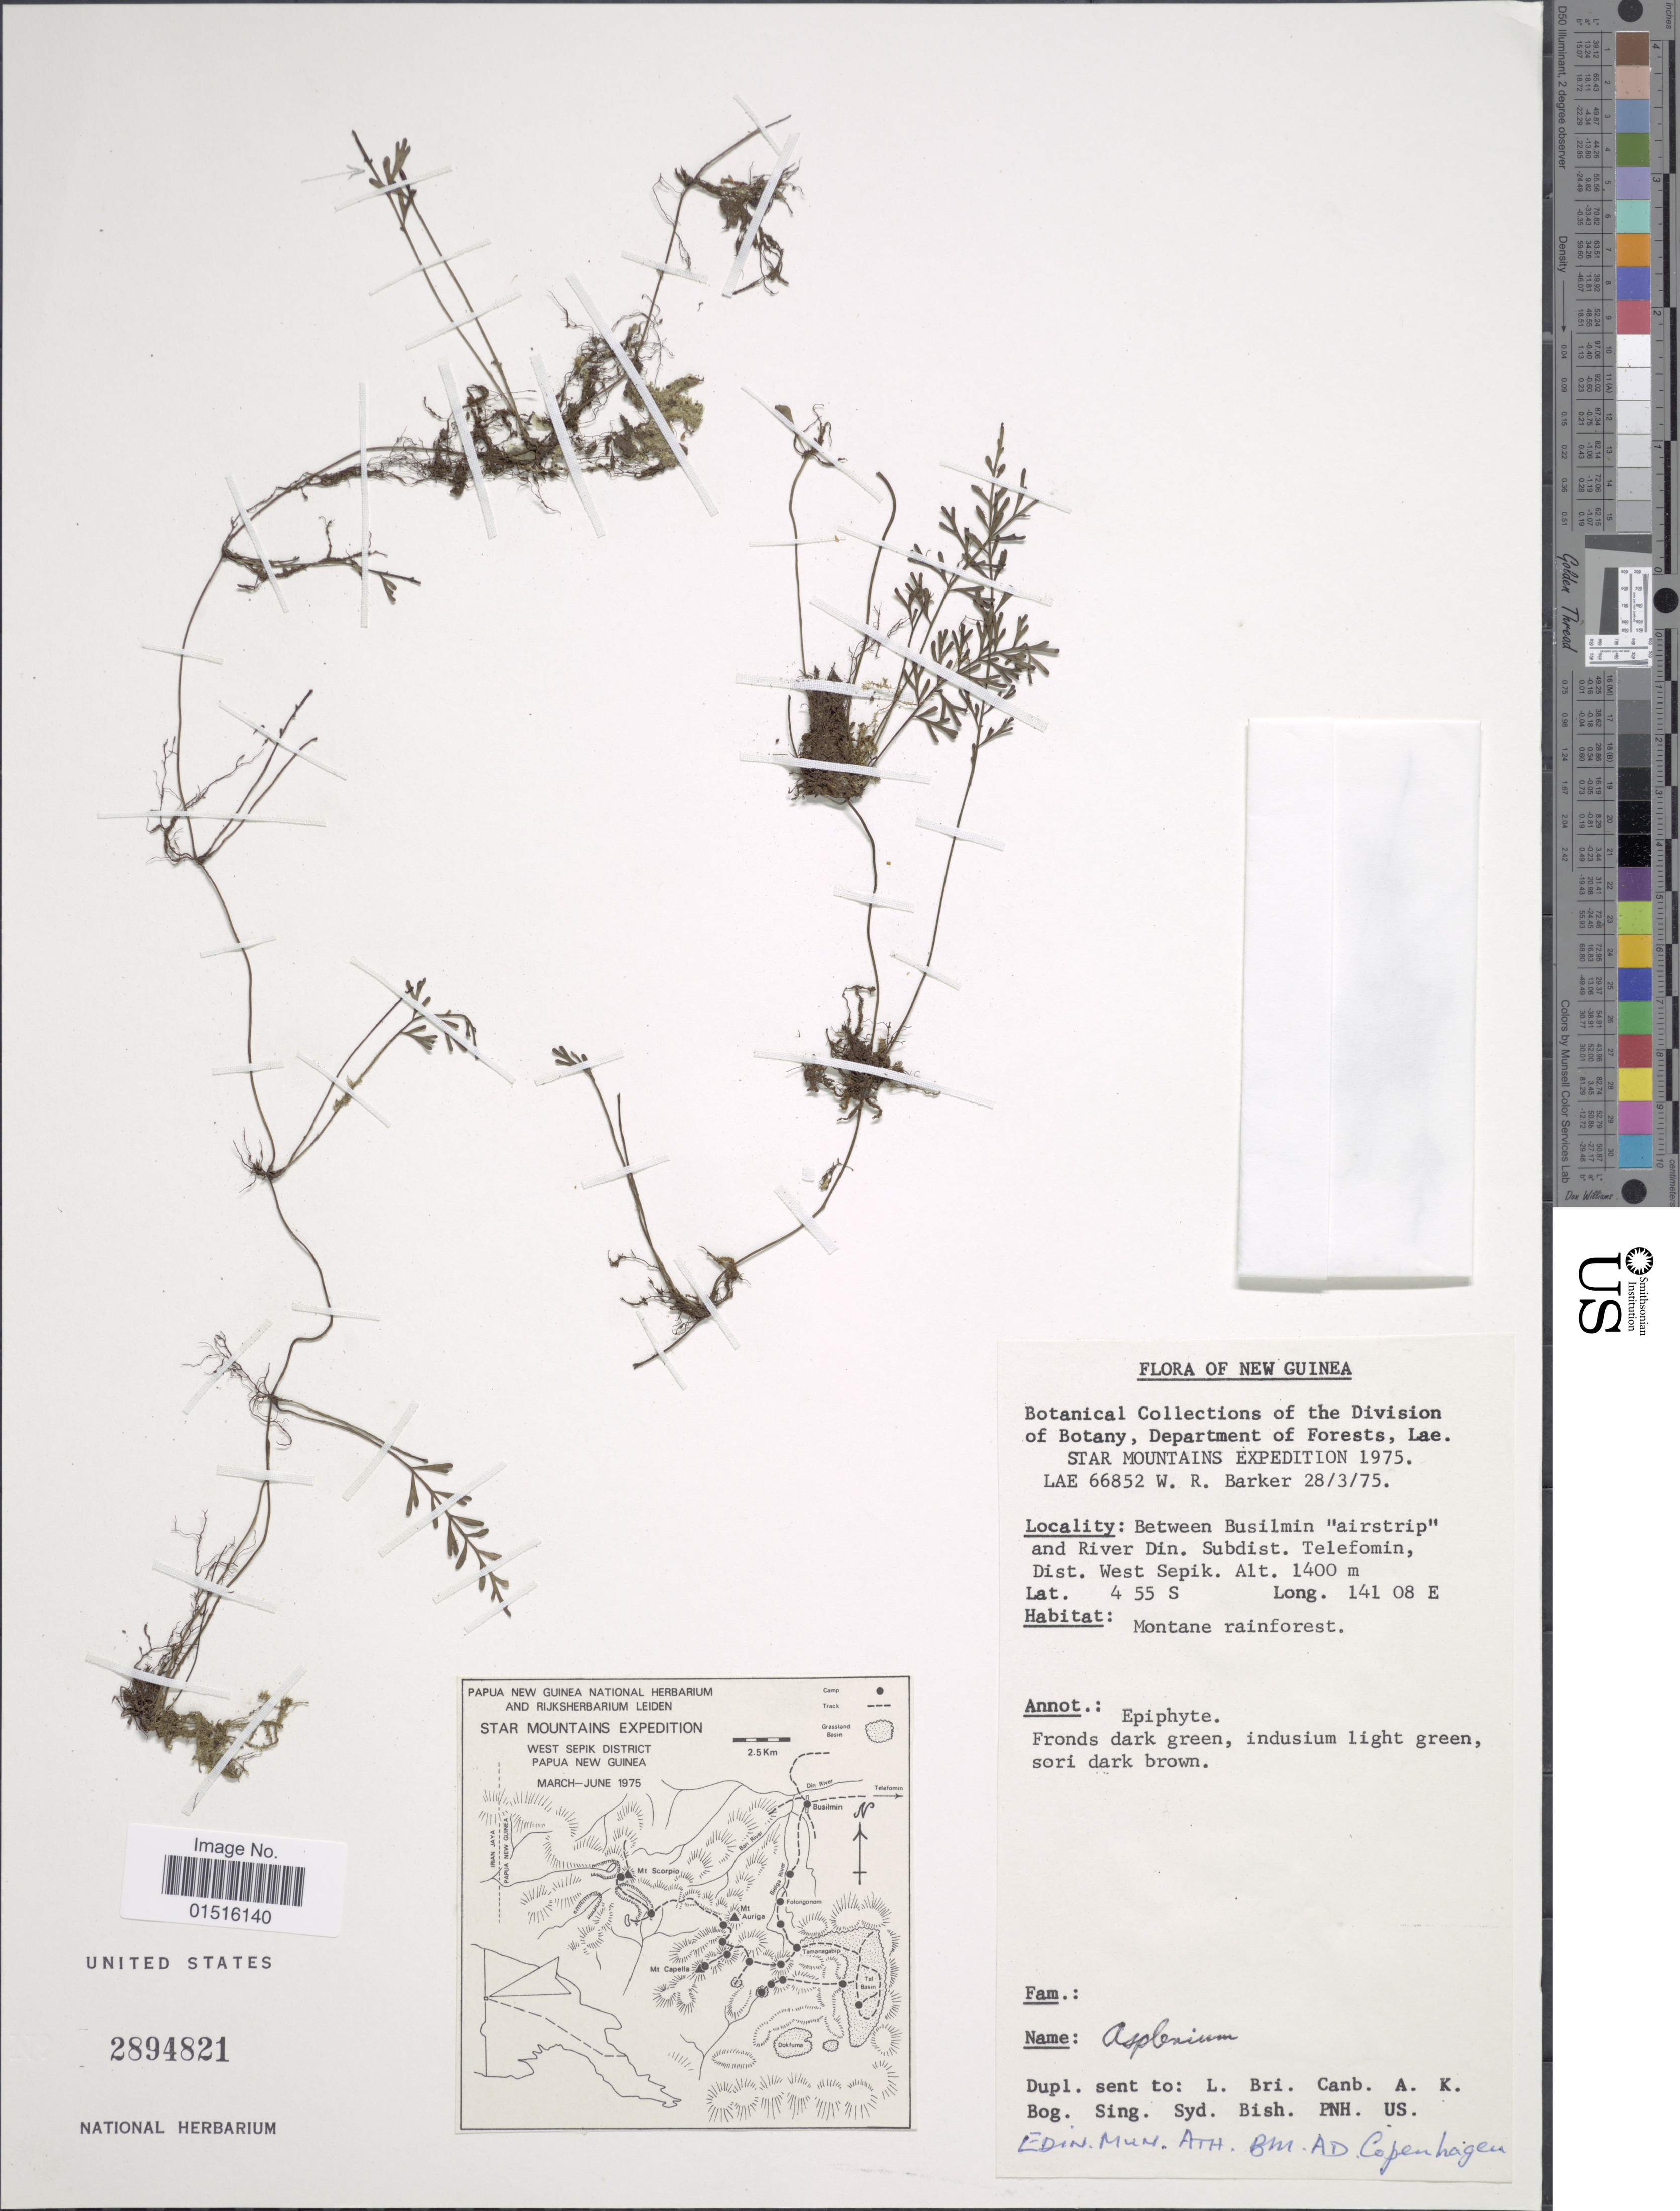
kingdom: Plantae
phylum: Tracheophyta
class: Polypodiopsida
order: Polypodiales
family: Aspleniaceae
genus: Asplenium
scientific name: Asplenium beccarianum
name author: Ces.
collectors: W. R. Barker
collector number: LAE 66852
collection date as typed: Transcribed d/m/y: 28/3/75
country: Papua New Guinea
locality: Between Busilmin äirstrip and River Din. Subdist. Telefomin, Dist. West Sepik. New Guinea.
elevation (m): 1400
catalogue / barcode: US 2894821